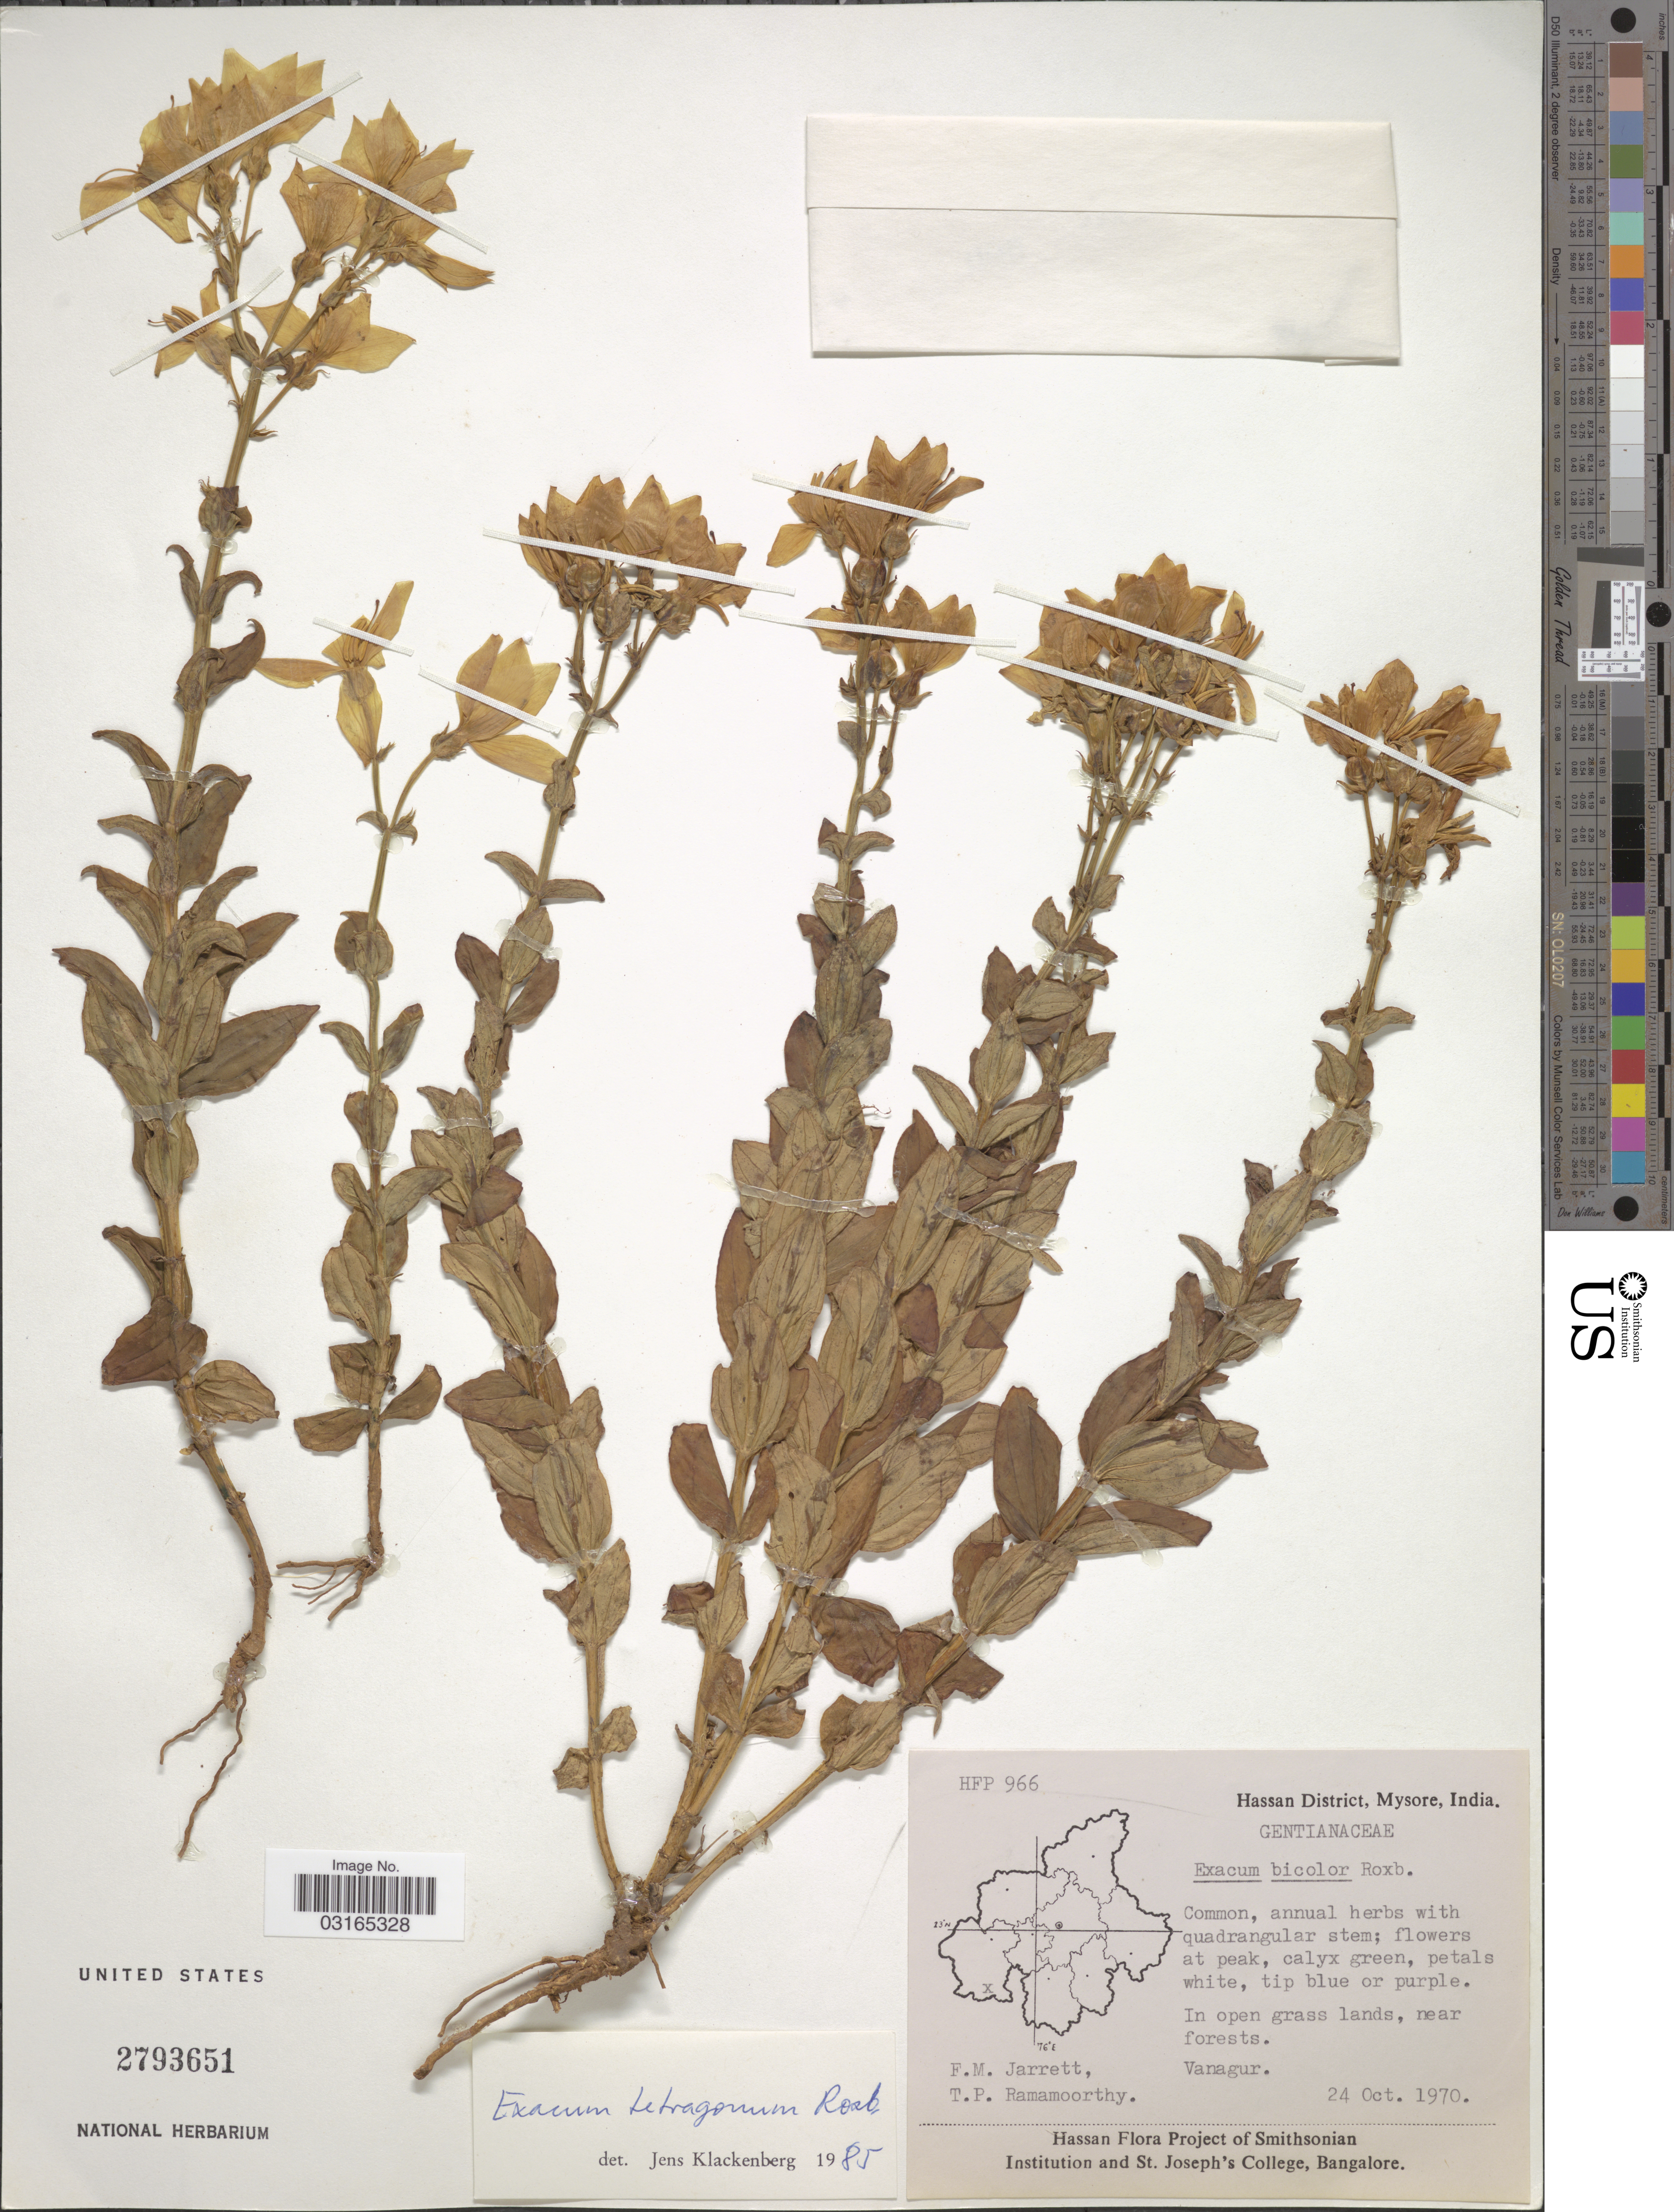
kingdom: Plantae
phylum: Tracheophyta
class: Magnoliopsida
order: Gentianales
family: Gentianaceae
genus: Exacum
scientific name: Exacum tetragonum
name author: Roxb.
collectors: F. M. Jarrett & T. P. Ramamoorthy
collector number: HFP966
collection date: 1970-10-24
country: India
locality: Hassan District, Mysore. Vanagur.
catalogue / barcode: US 2793651